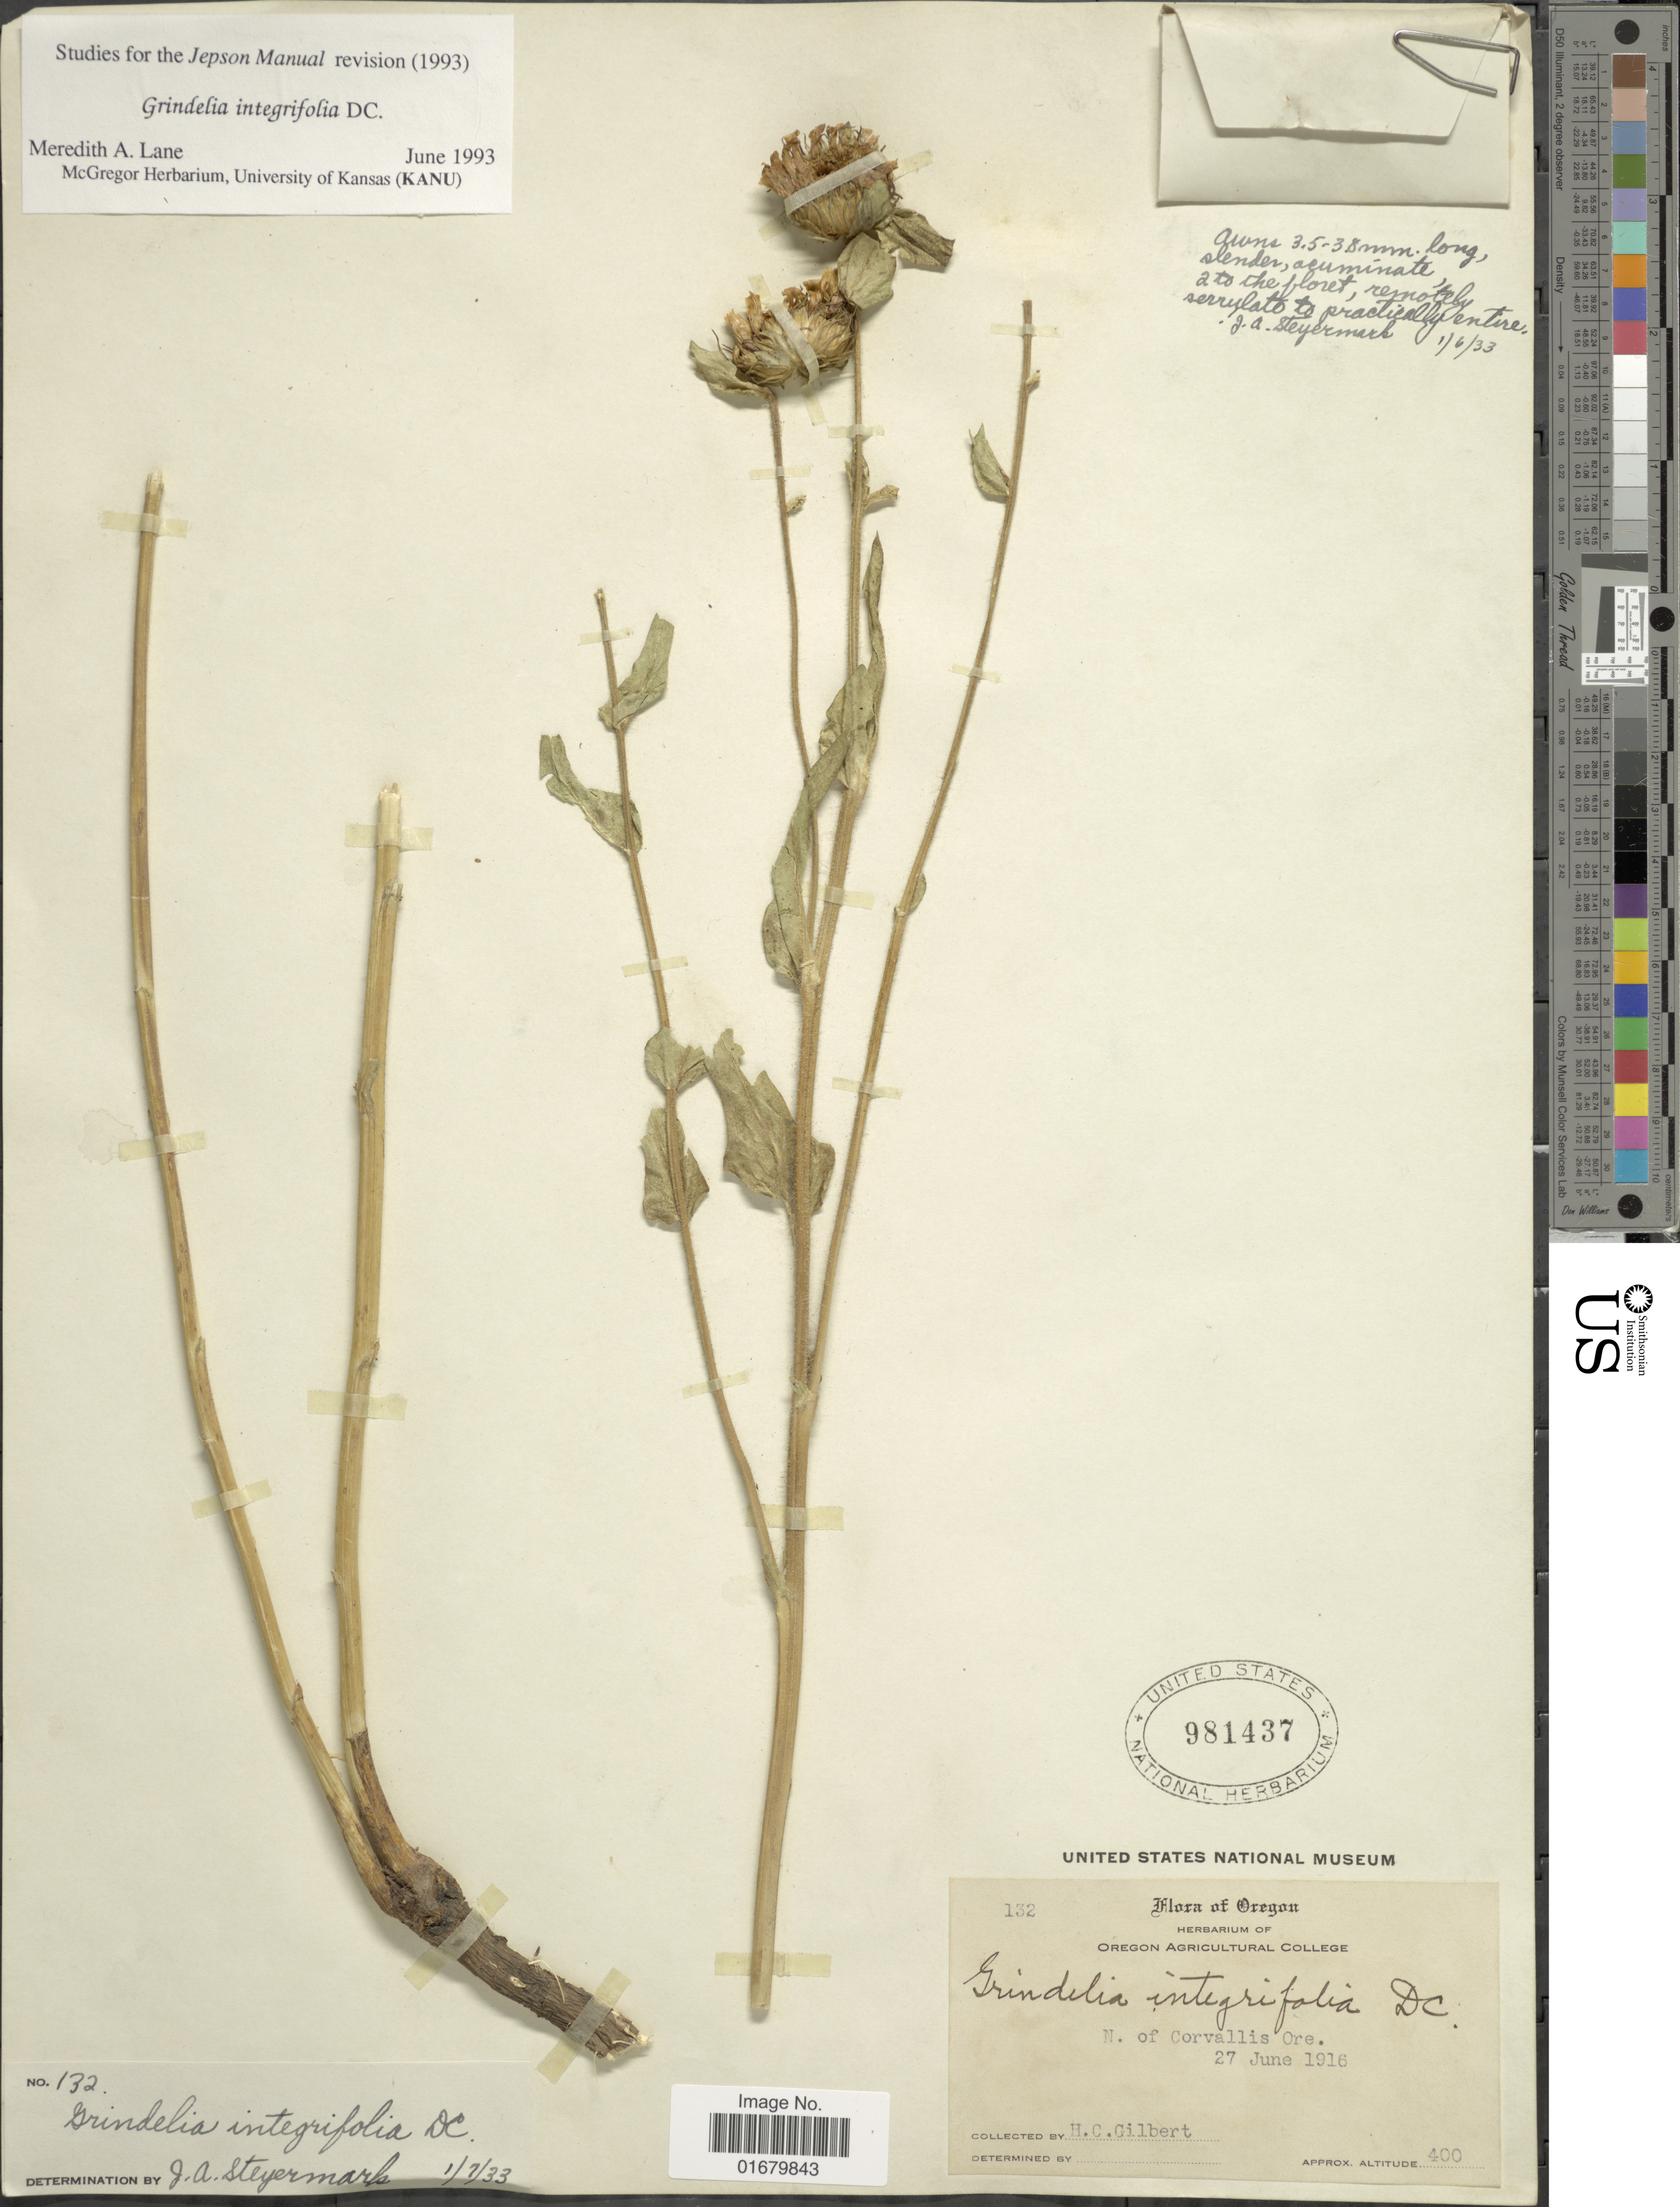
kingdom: Plantae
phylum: Tracheophyta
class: Magnoliopsida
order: Asterales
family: Asteraceae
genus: Grindelia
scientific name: Grindelia integrifolia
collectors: H. Gilbert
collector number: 132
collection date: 1916-06-27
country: United States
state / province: Oregon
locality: N. of Corvallis Ore.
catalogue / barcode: US 981437